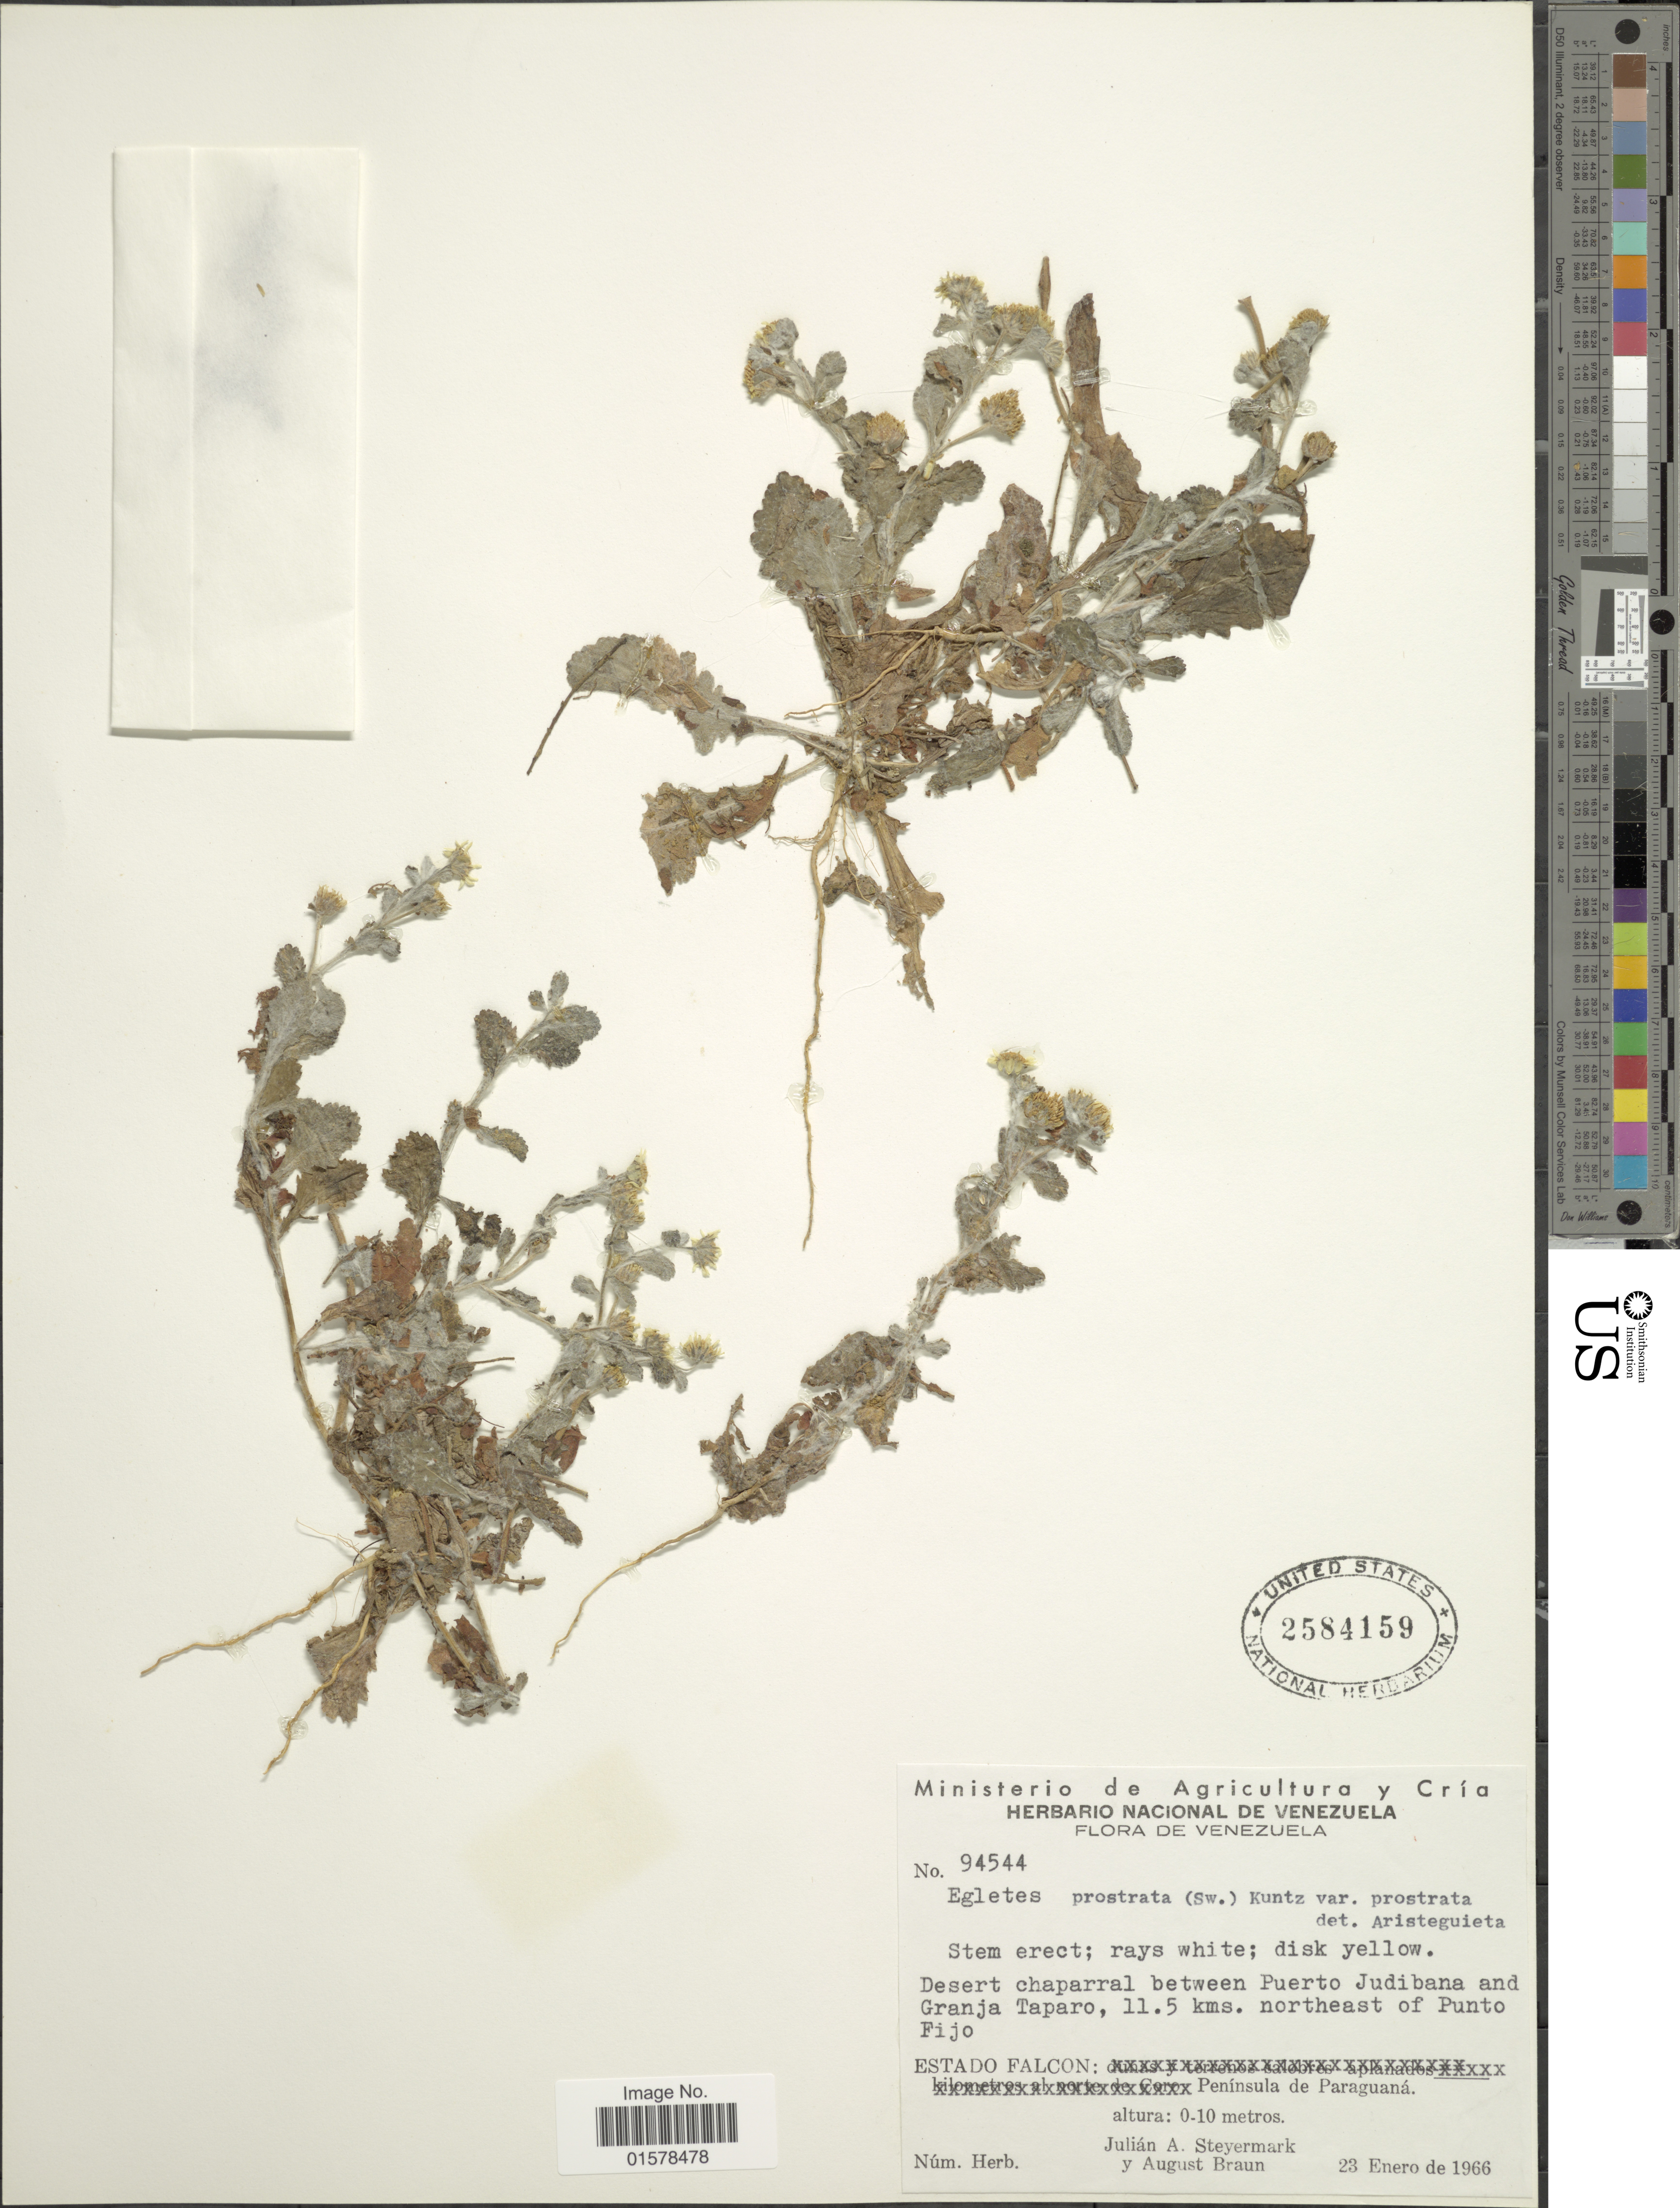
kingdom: Plantae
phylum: Tracheophyta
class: Magnoliopsida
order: Asterales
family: Asteraceae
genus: Egletes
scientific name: Egletes prostrata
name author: (Sw.) Kuntze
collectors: J. Steyermark & A. Braun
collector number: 94544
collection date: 1966-01-23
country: Venezuela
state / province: Falcón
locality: Estado Falcon: Peninsula de paraguana. Desert chaparral between puerto Judibana and Granja Taparo, 11.5 kms. northeast of Punto Fijo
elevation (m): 0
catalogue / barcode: US 2584159